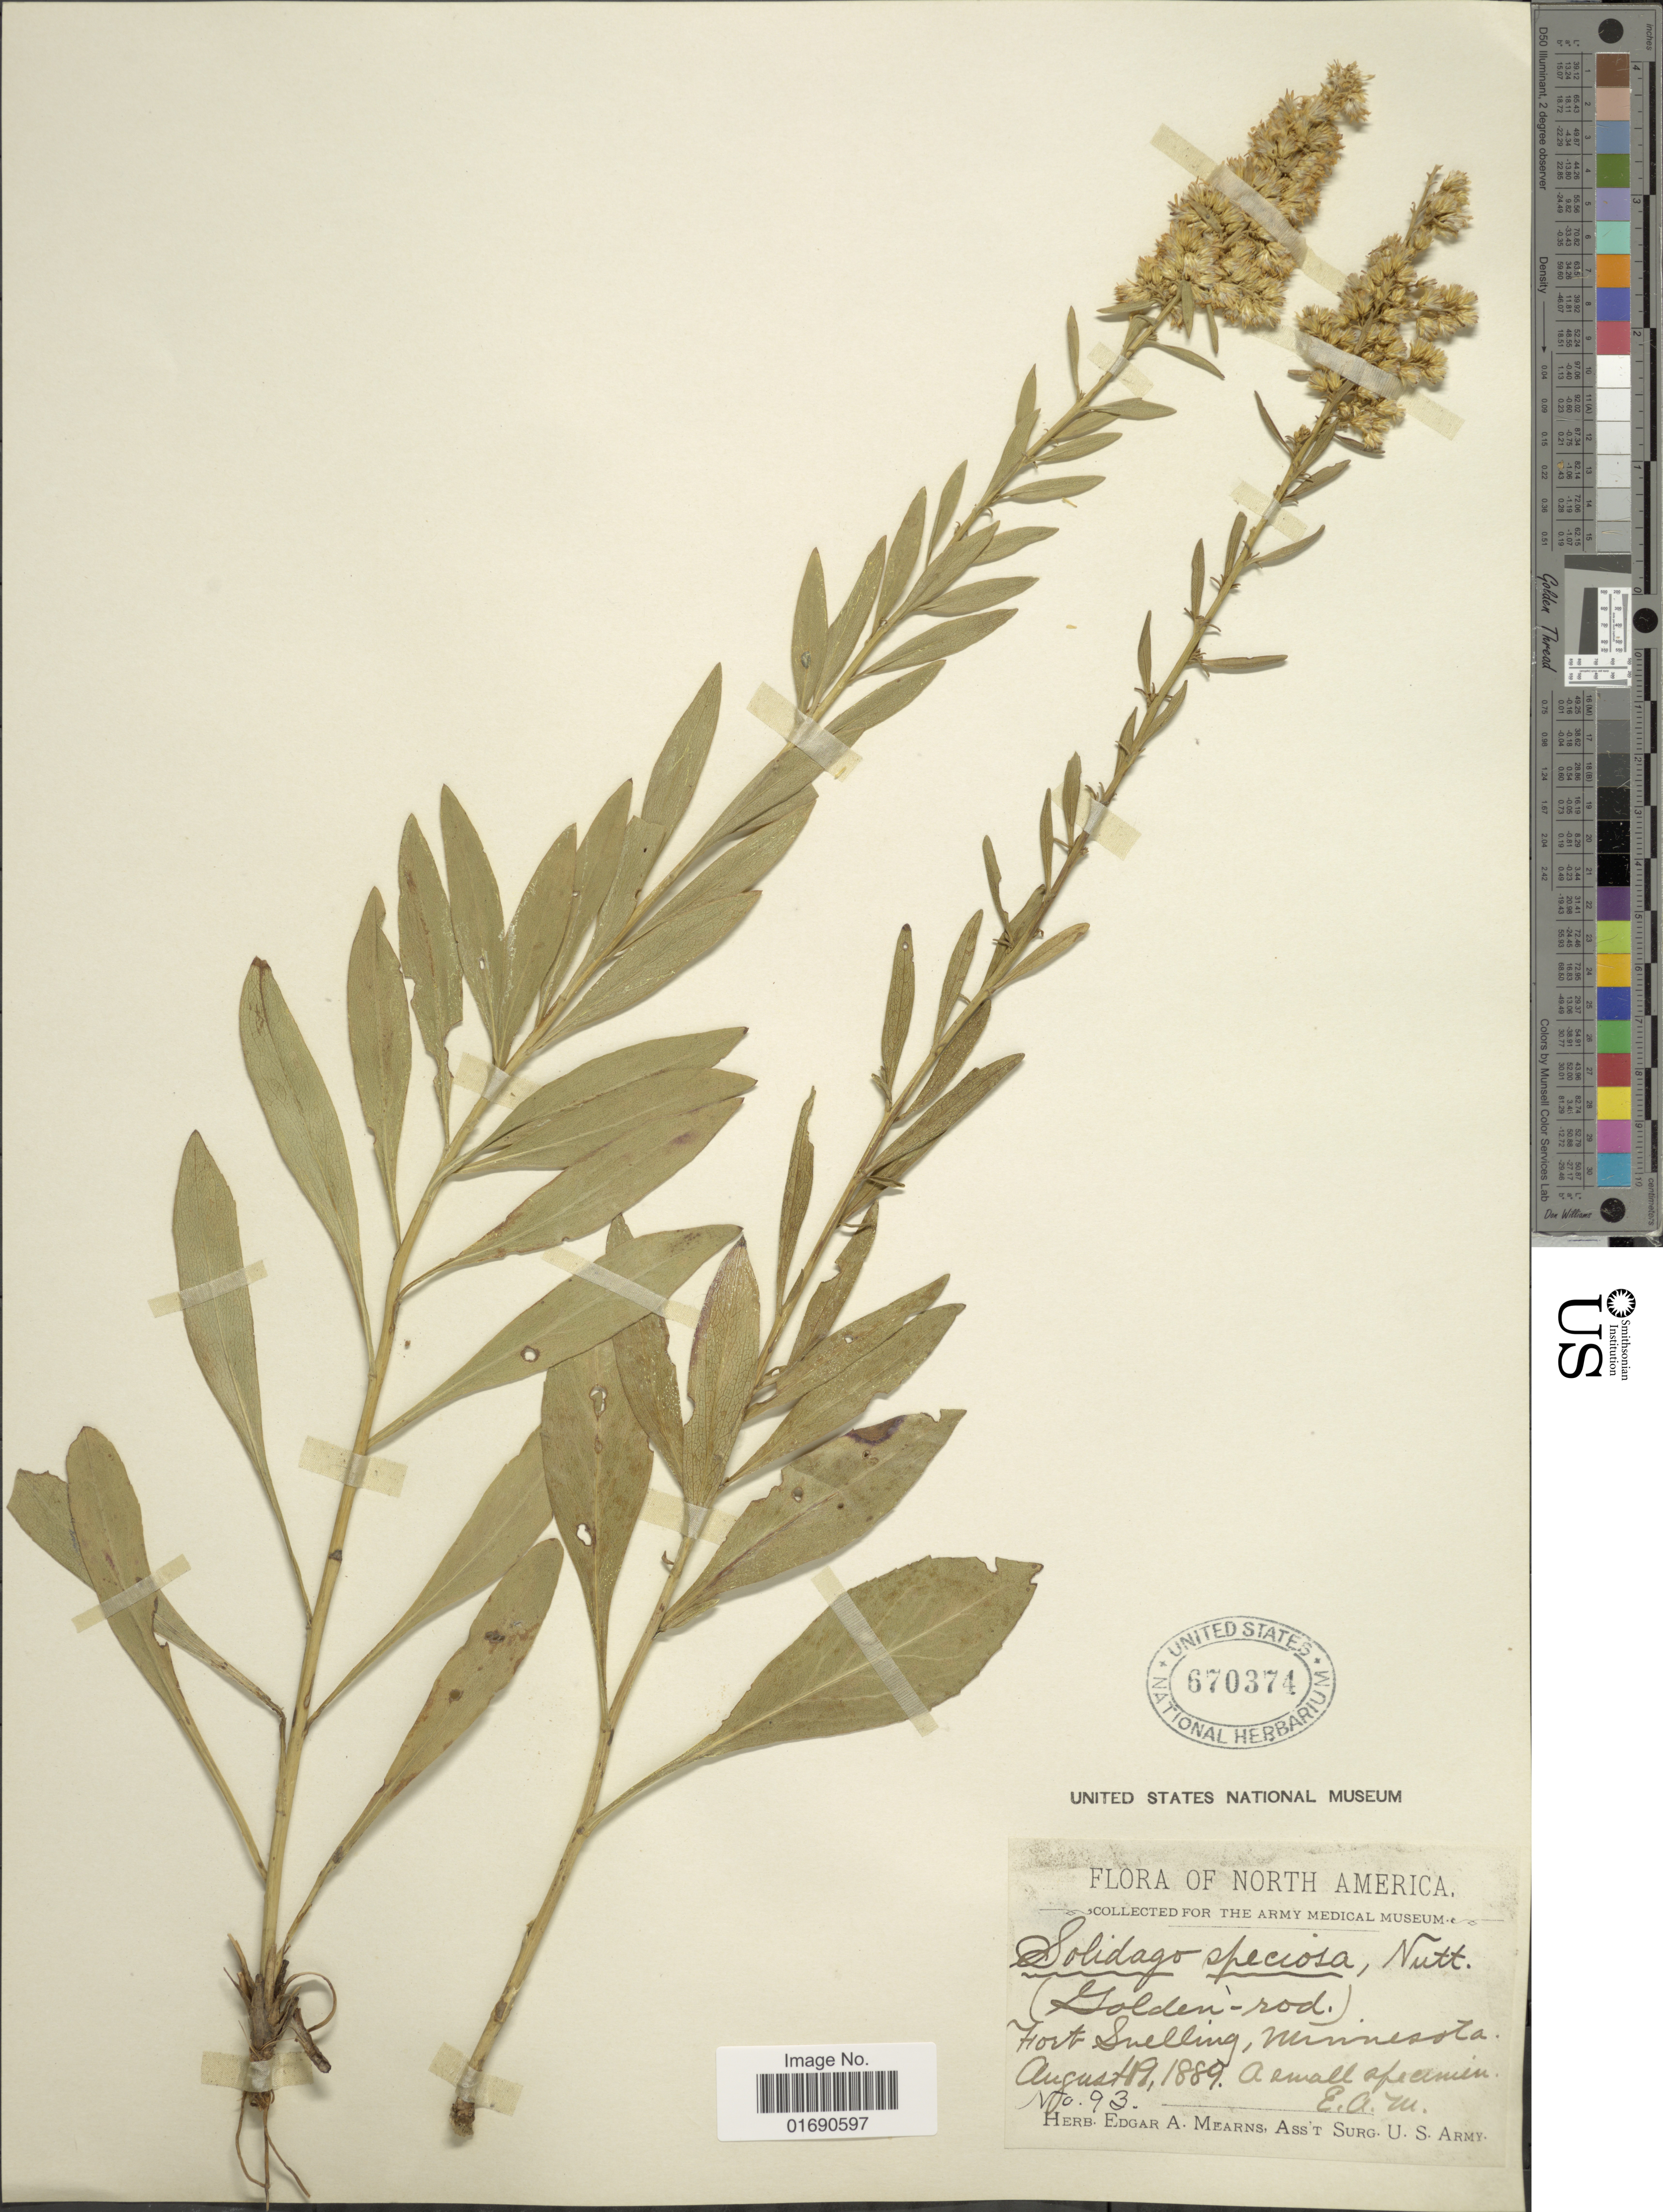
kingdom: Plantae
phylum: Tracheophyta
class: Magnoliopsida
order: Asterales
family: Asteraceae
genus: Solidago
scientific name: Solidago speciosa var. angustata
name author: Torr. & A. Gray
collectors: E. A. Mearns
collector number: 93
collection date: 1889-08-19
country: United States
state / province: Minnesota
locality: Fort Snelling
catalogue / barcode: US 670374